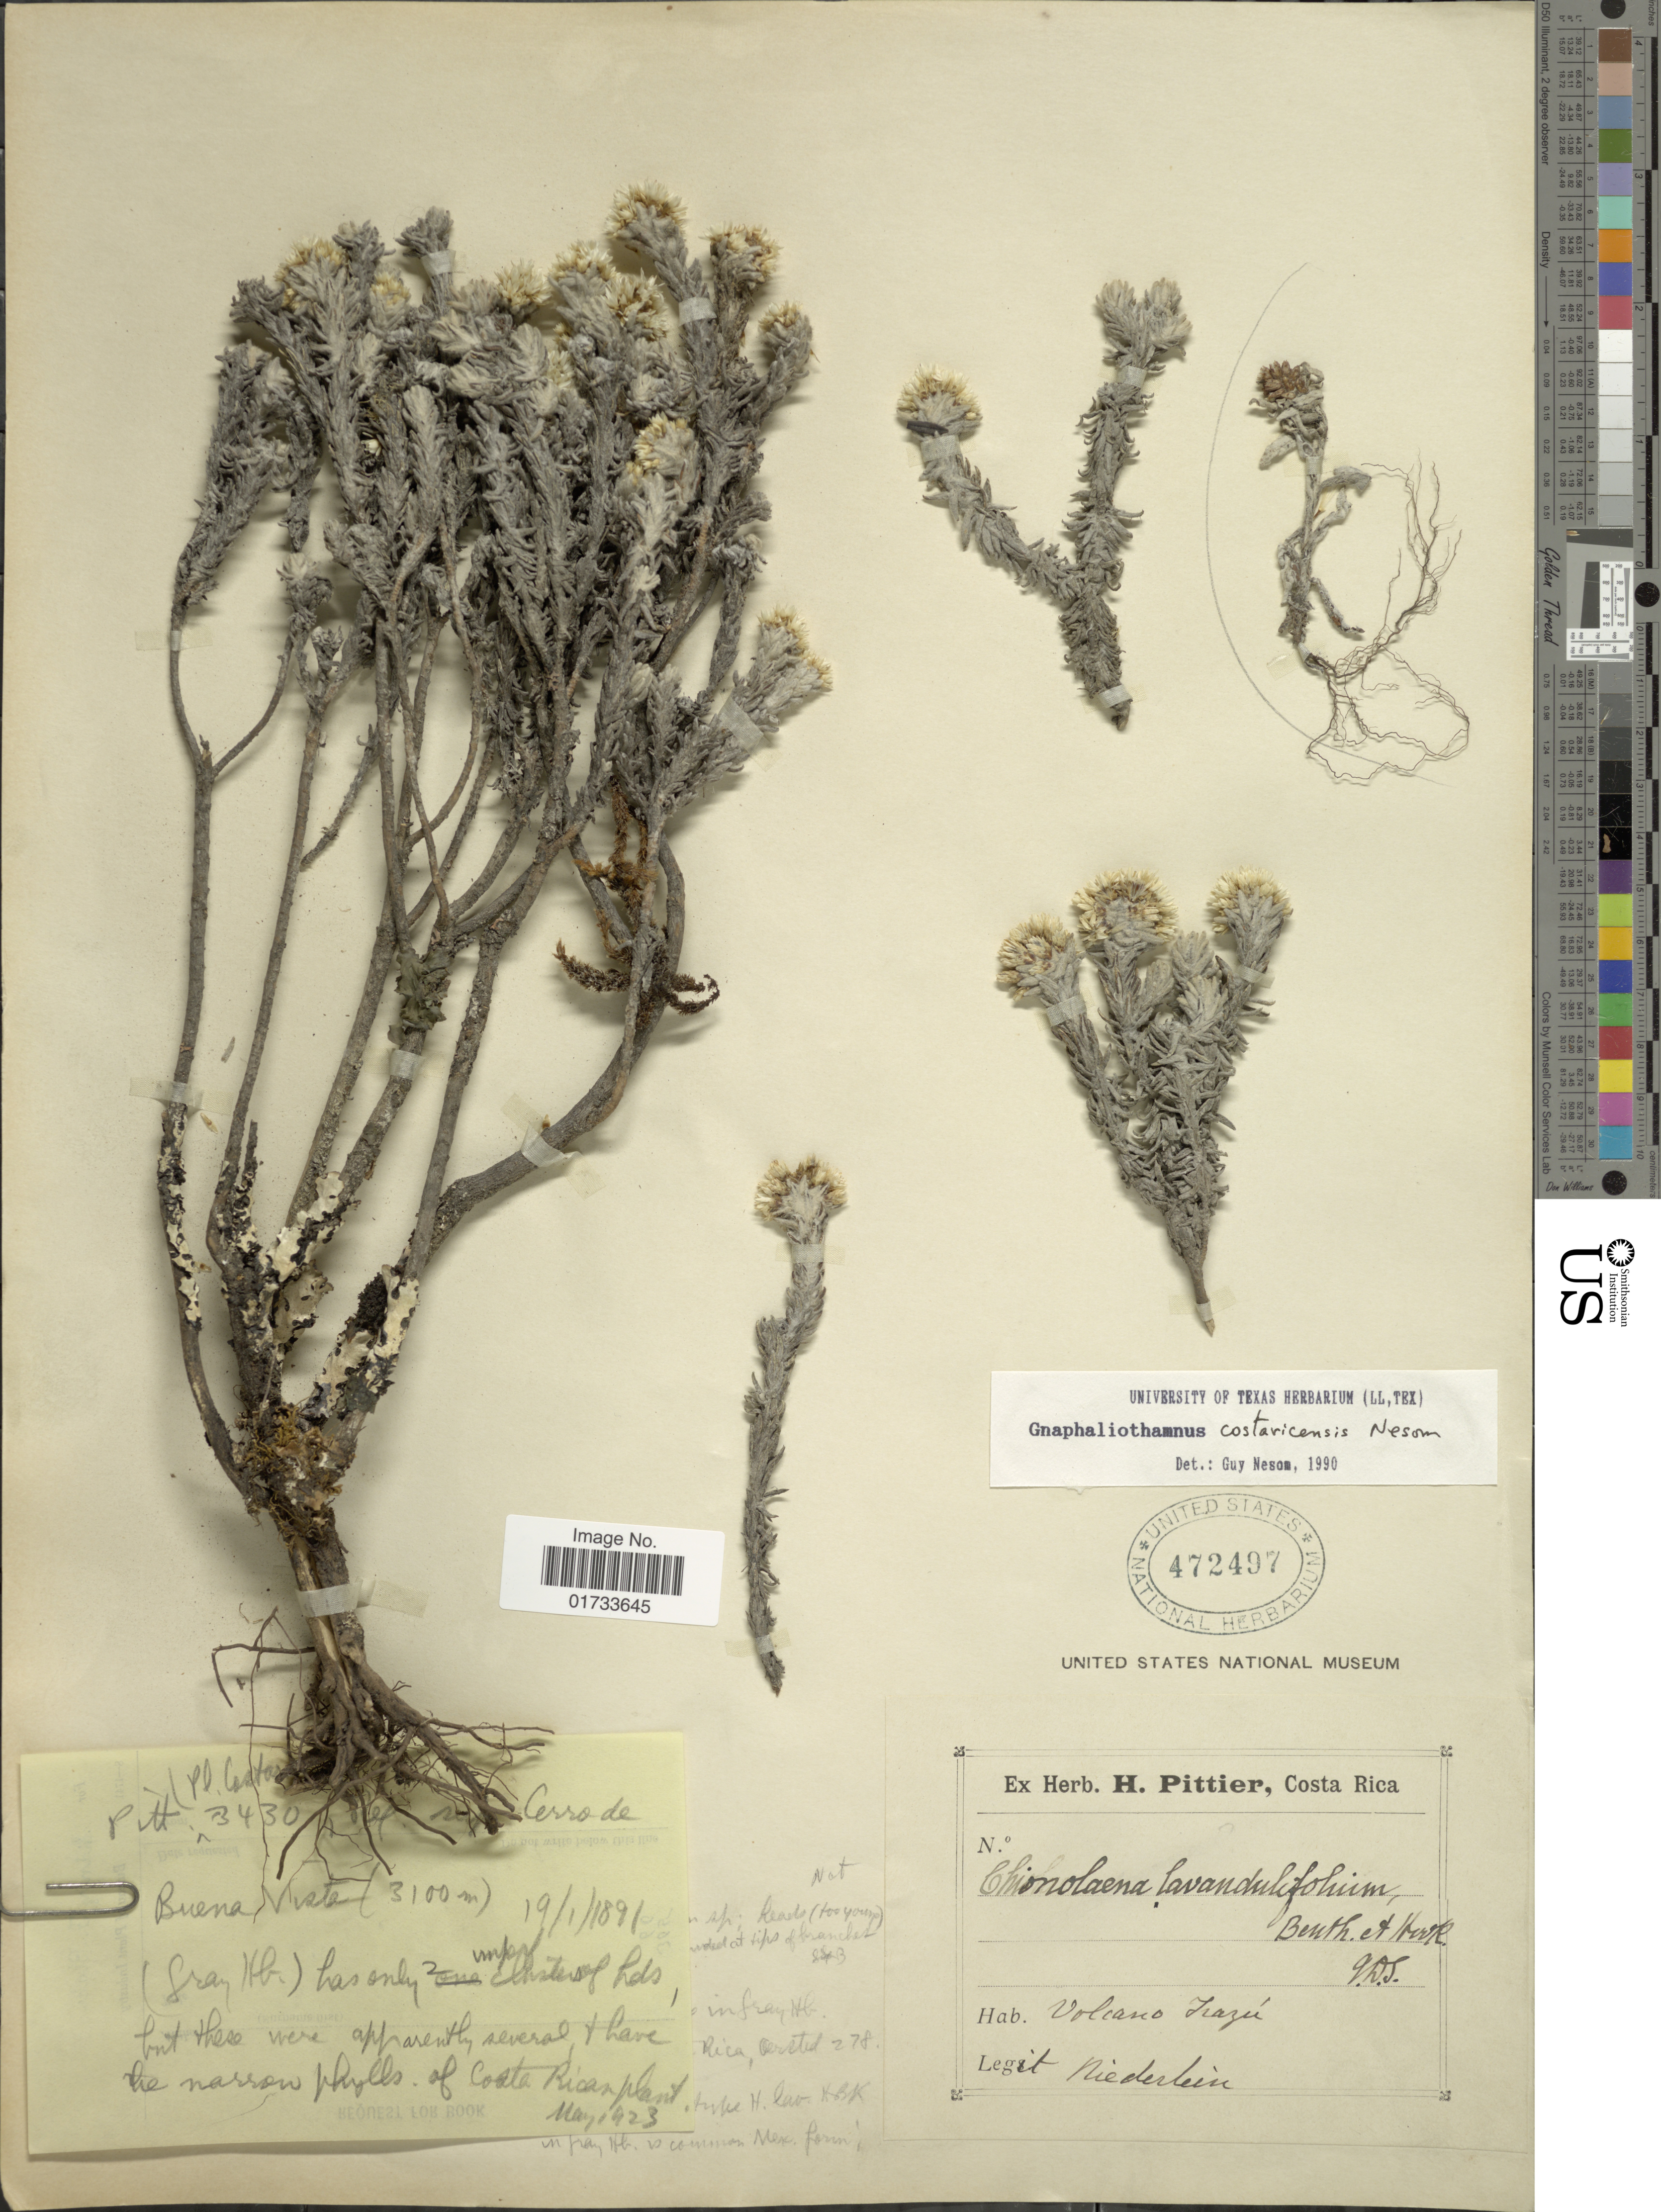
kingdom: Plantae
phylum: Tracheophyta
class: Magnoliopsida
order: Asterales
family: Asteraceae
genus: Chionolaena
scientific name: Chionolaena costaricensis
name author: (G.L. Nesom) G.L. Nesom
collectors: Niederlein, --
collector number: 3430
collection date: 1891-01-19/1923-05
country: Costa Rica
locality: Cerro de Buena Vista, Volcano Irazú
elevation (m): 3100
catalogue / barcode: US 472497